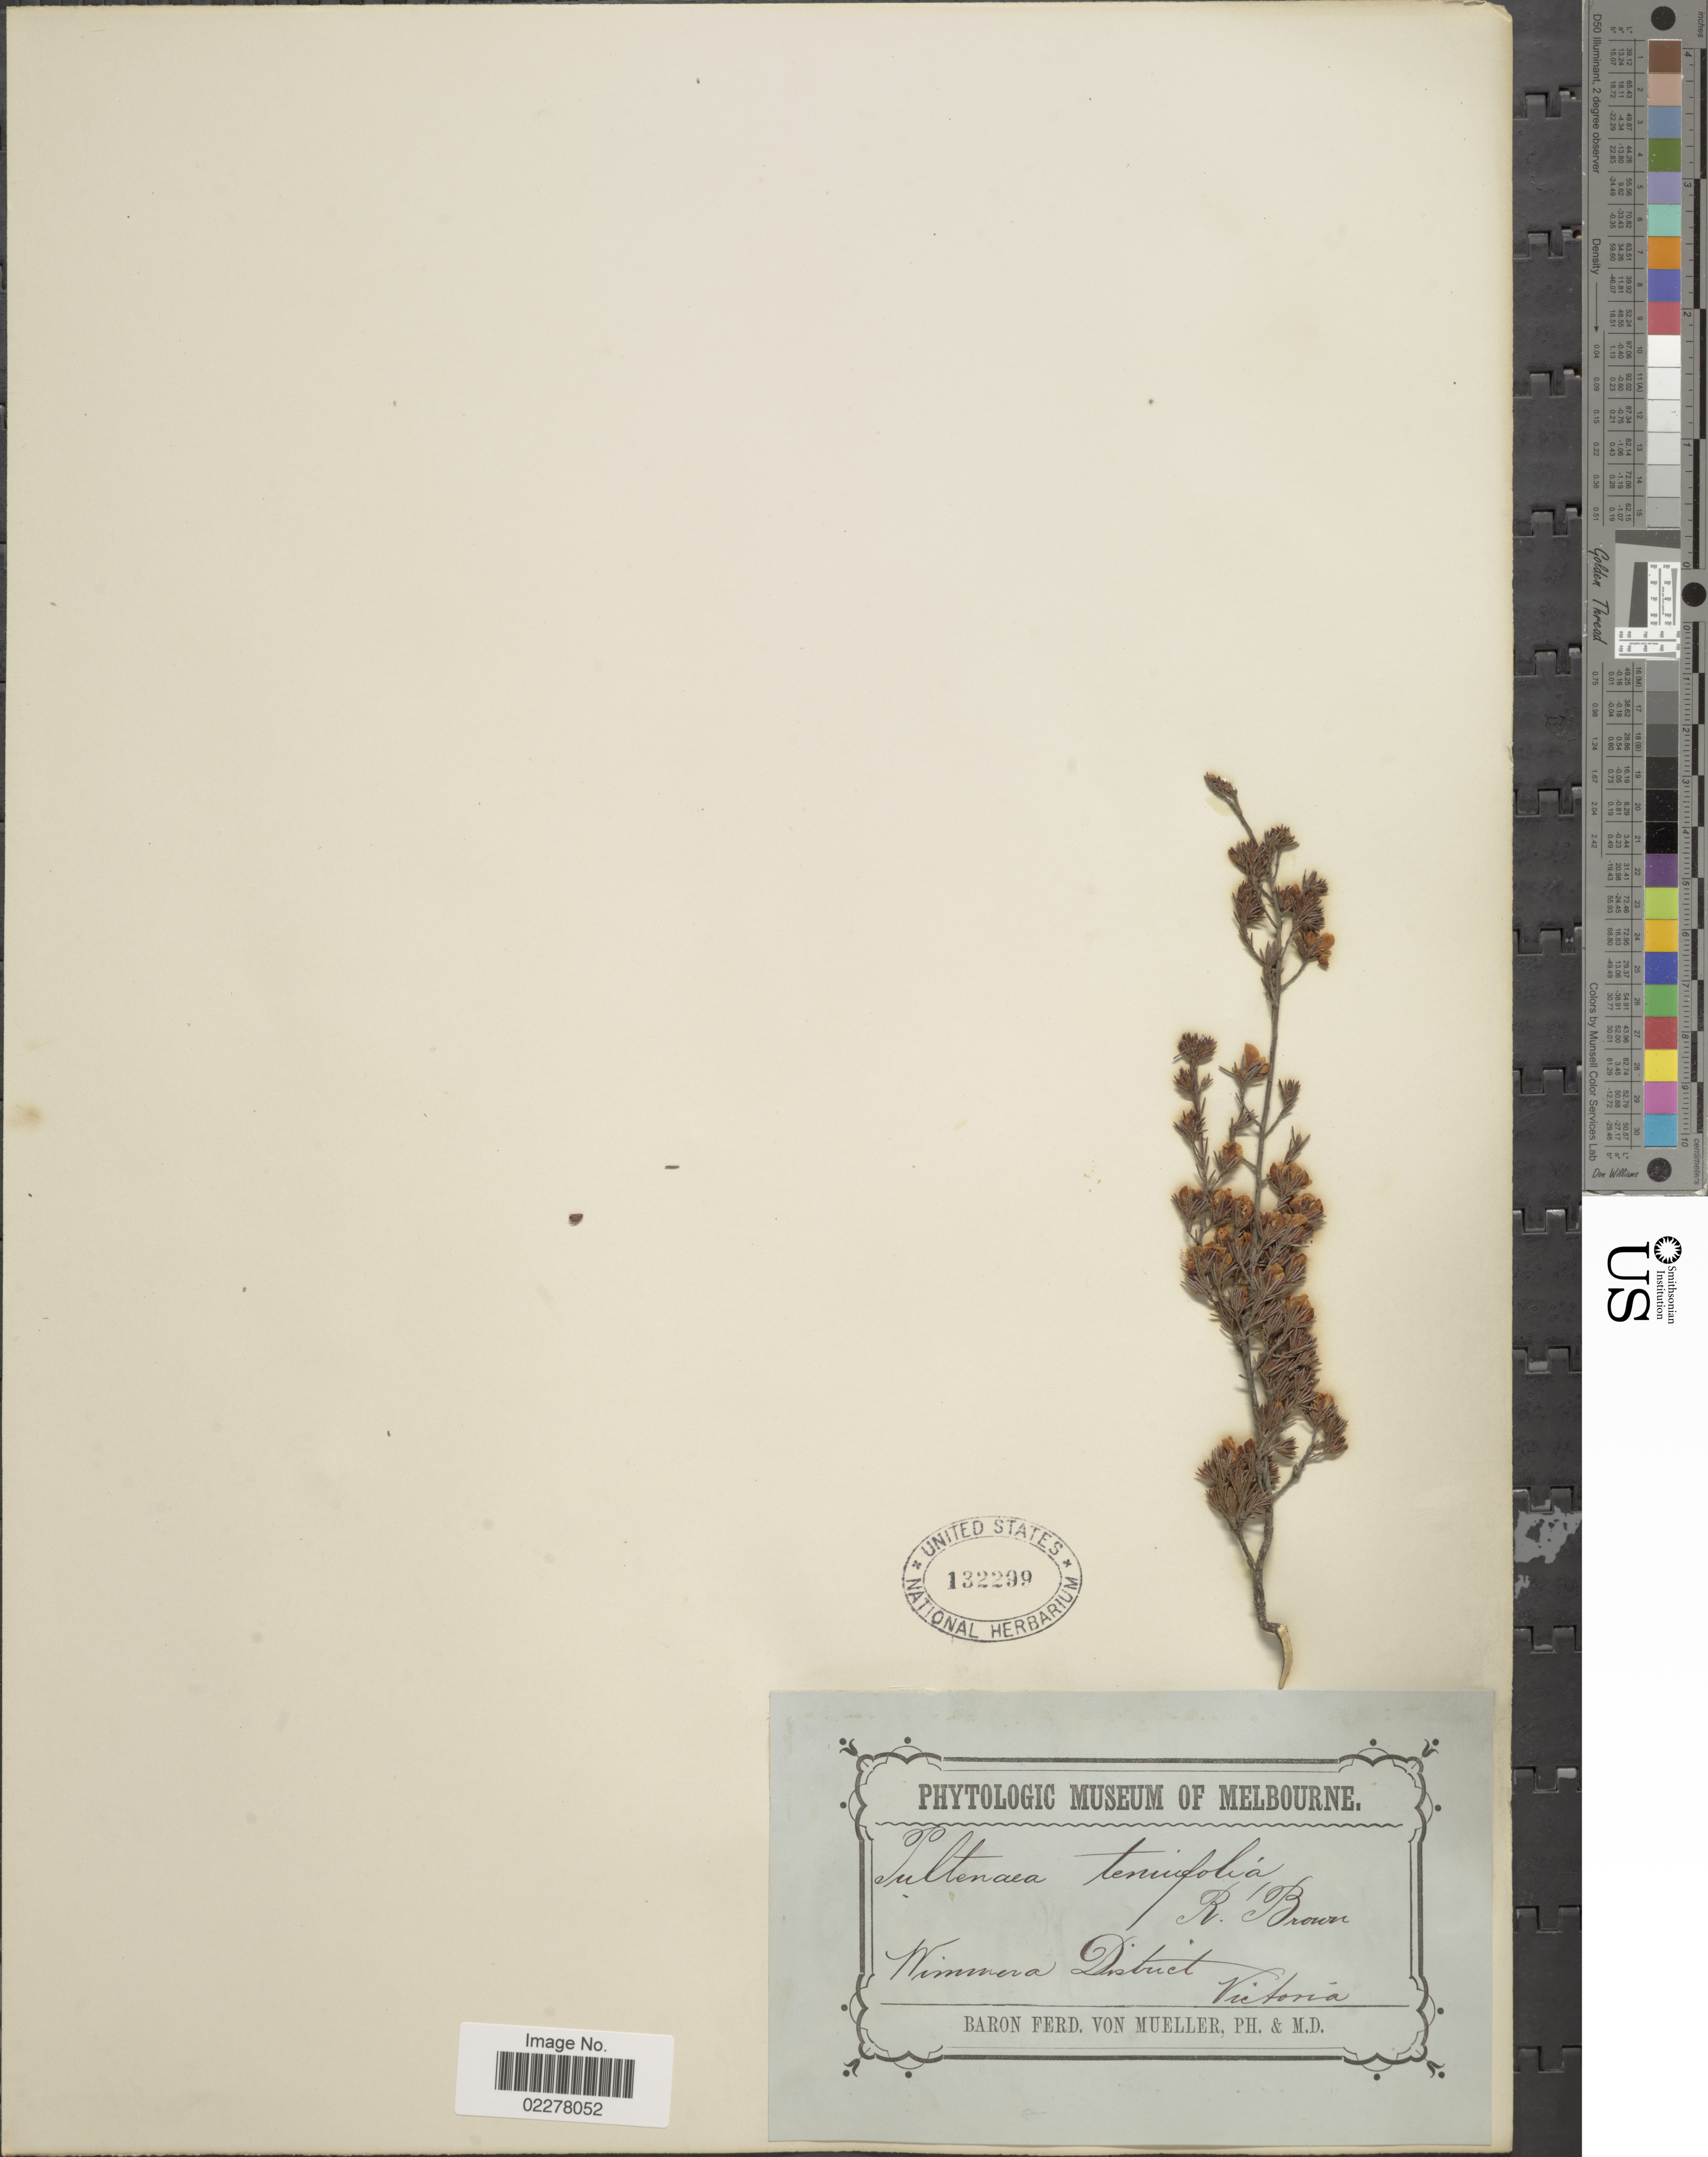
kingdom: Plantae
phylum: Tracheophyta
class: Magnoliopsida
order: Fabales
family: Fabaceae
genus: Pultenaea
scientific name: Pultenaea tenuifolia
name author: Sims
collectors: F. von Mueller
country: Australia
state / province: Victoria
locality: Wimmera District. Victoria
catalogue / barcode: US 132299